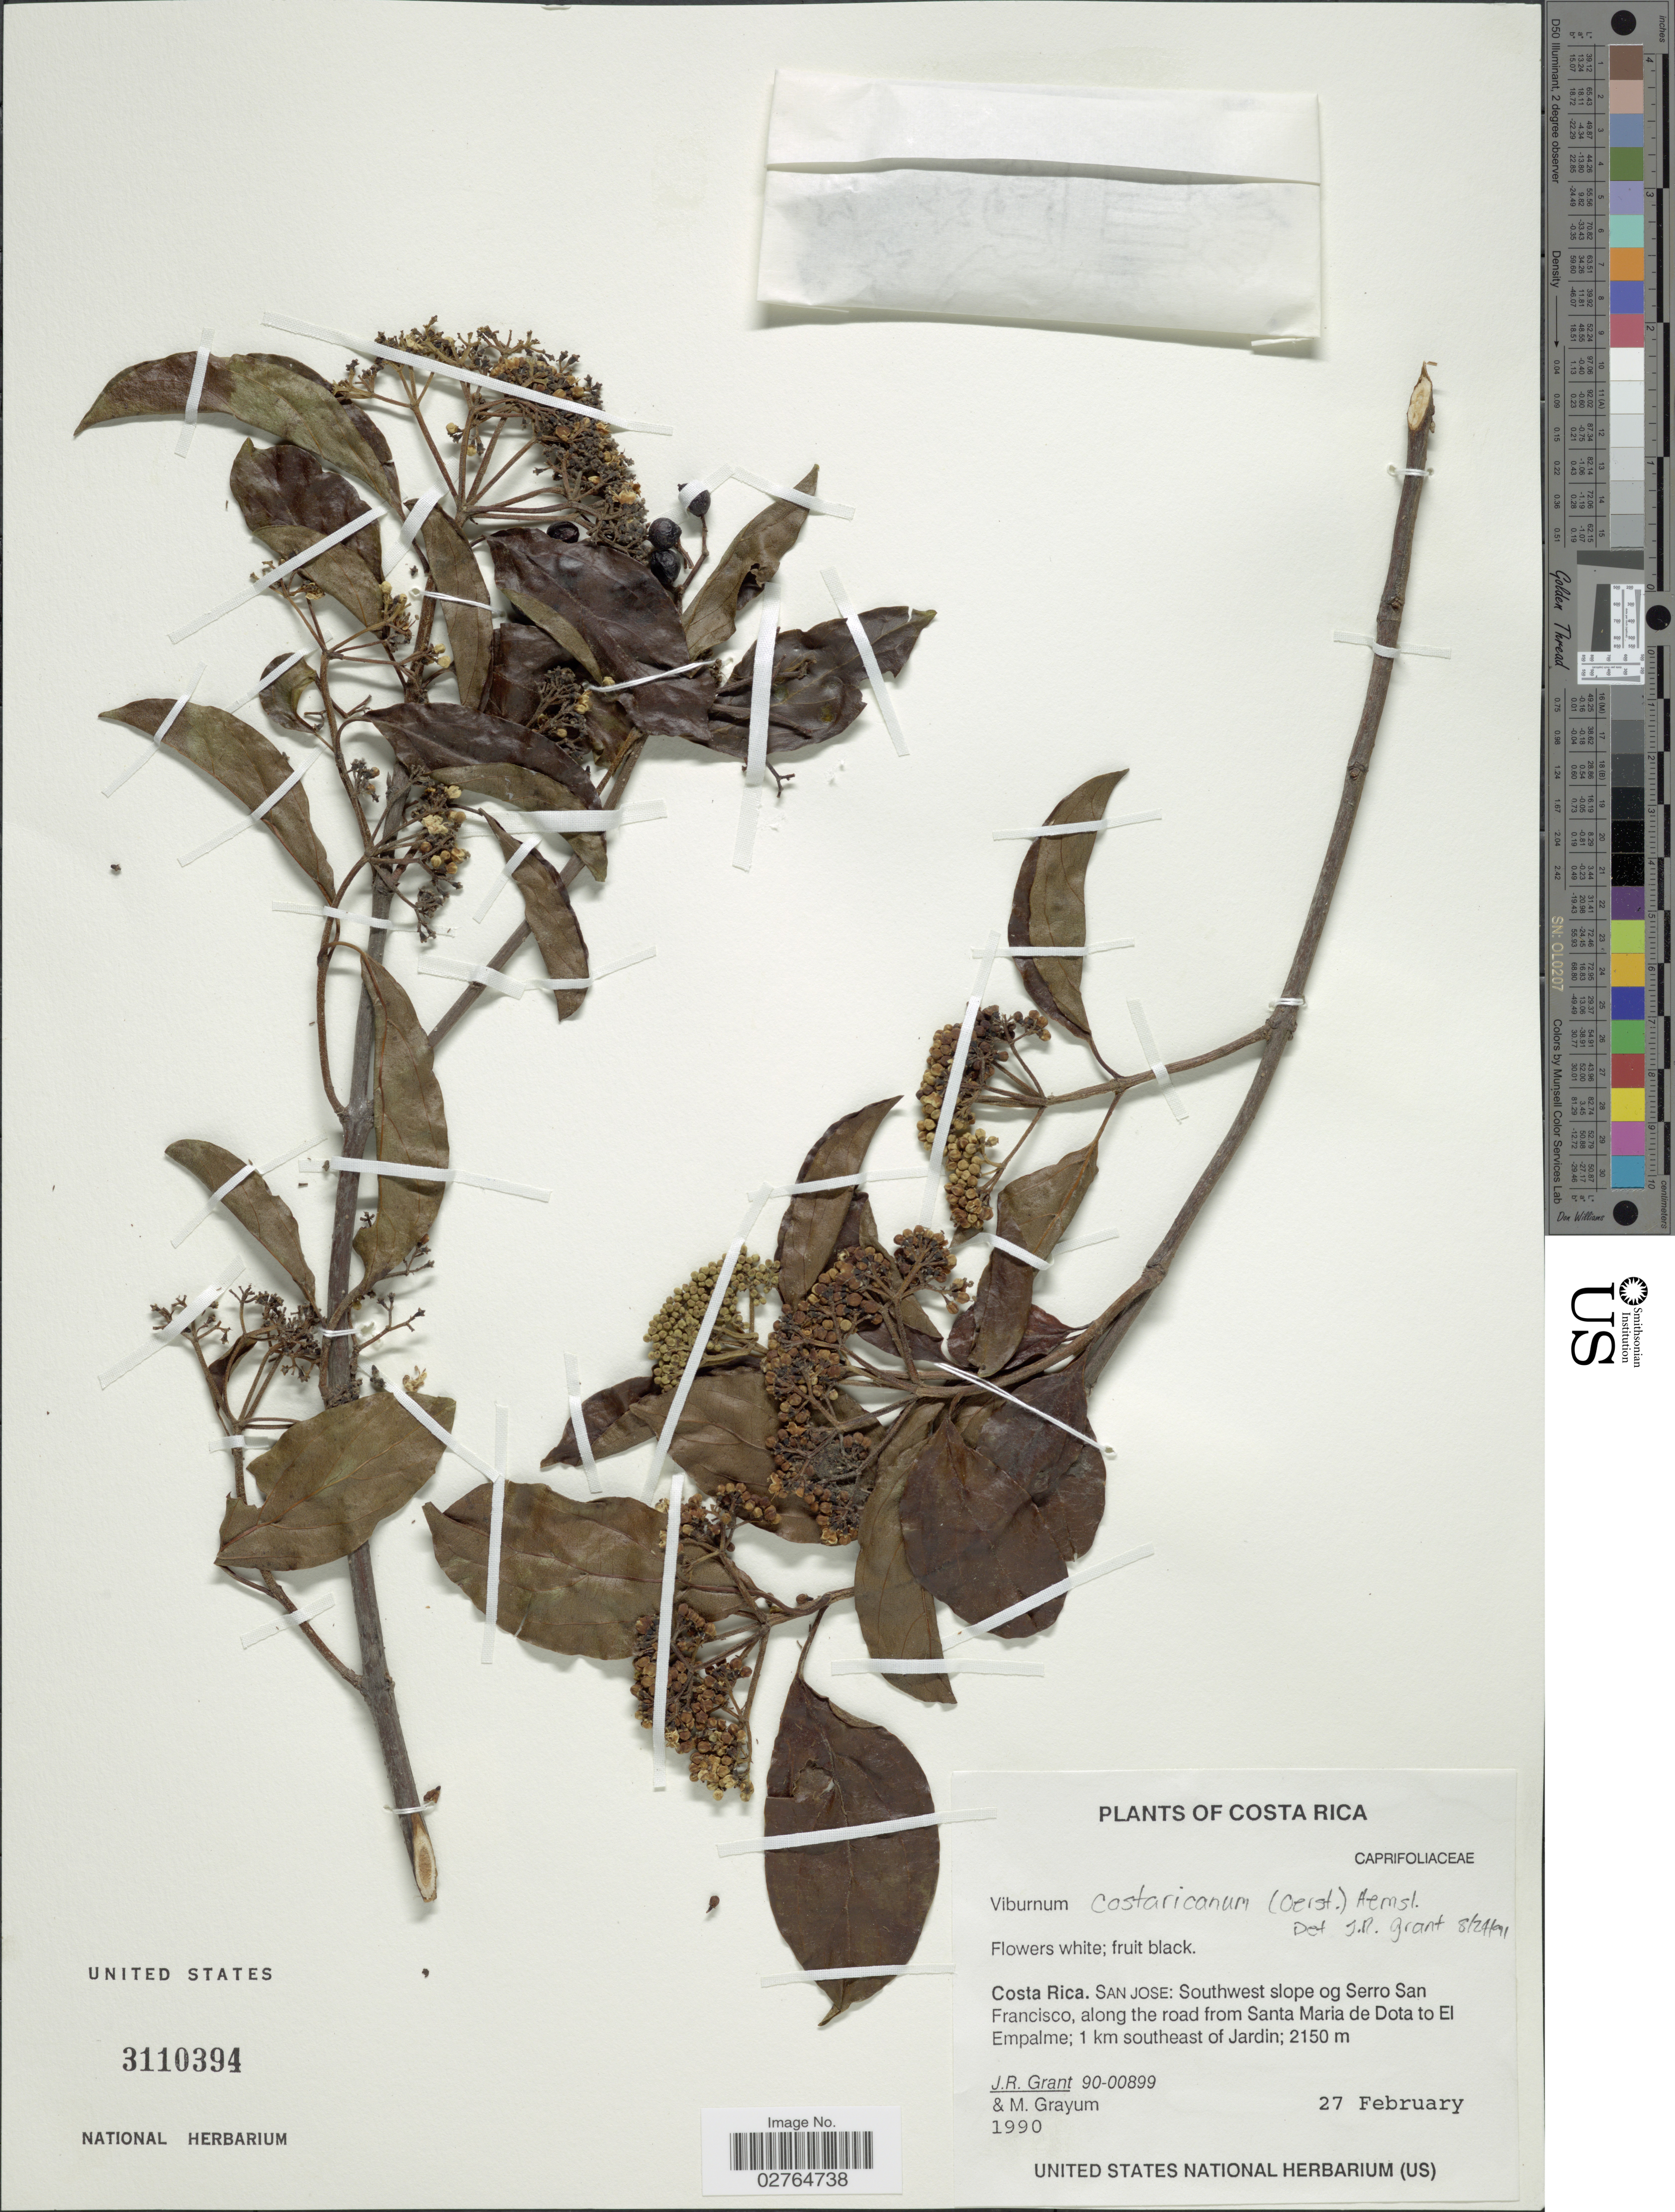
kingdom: Plantae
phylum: Tracheophyta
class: Magnoliopsida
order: Dipsacales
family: Viburnaceae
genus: Viburnum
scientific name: Viburnum costaricanum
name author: (Oerst.) Hemsl.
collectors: J. Grant & M. H. Grayum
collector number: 90-00899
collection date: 1990-02-27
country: Costa Rica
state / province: San José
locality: Southwest slope og Serro San Francisco, along the road from Santa Maria de Dota to El Empalme; 1 km southeast of Jardin.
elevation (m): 2150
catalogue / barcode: US 3110394